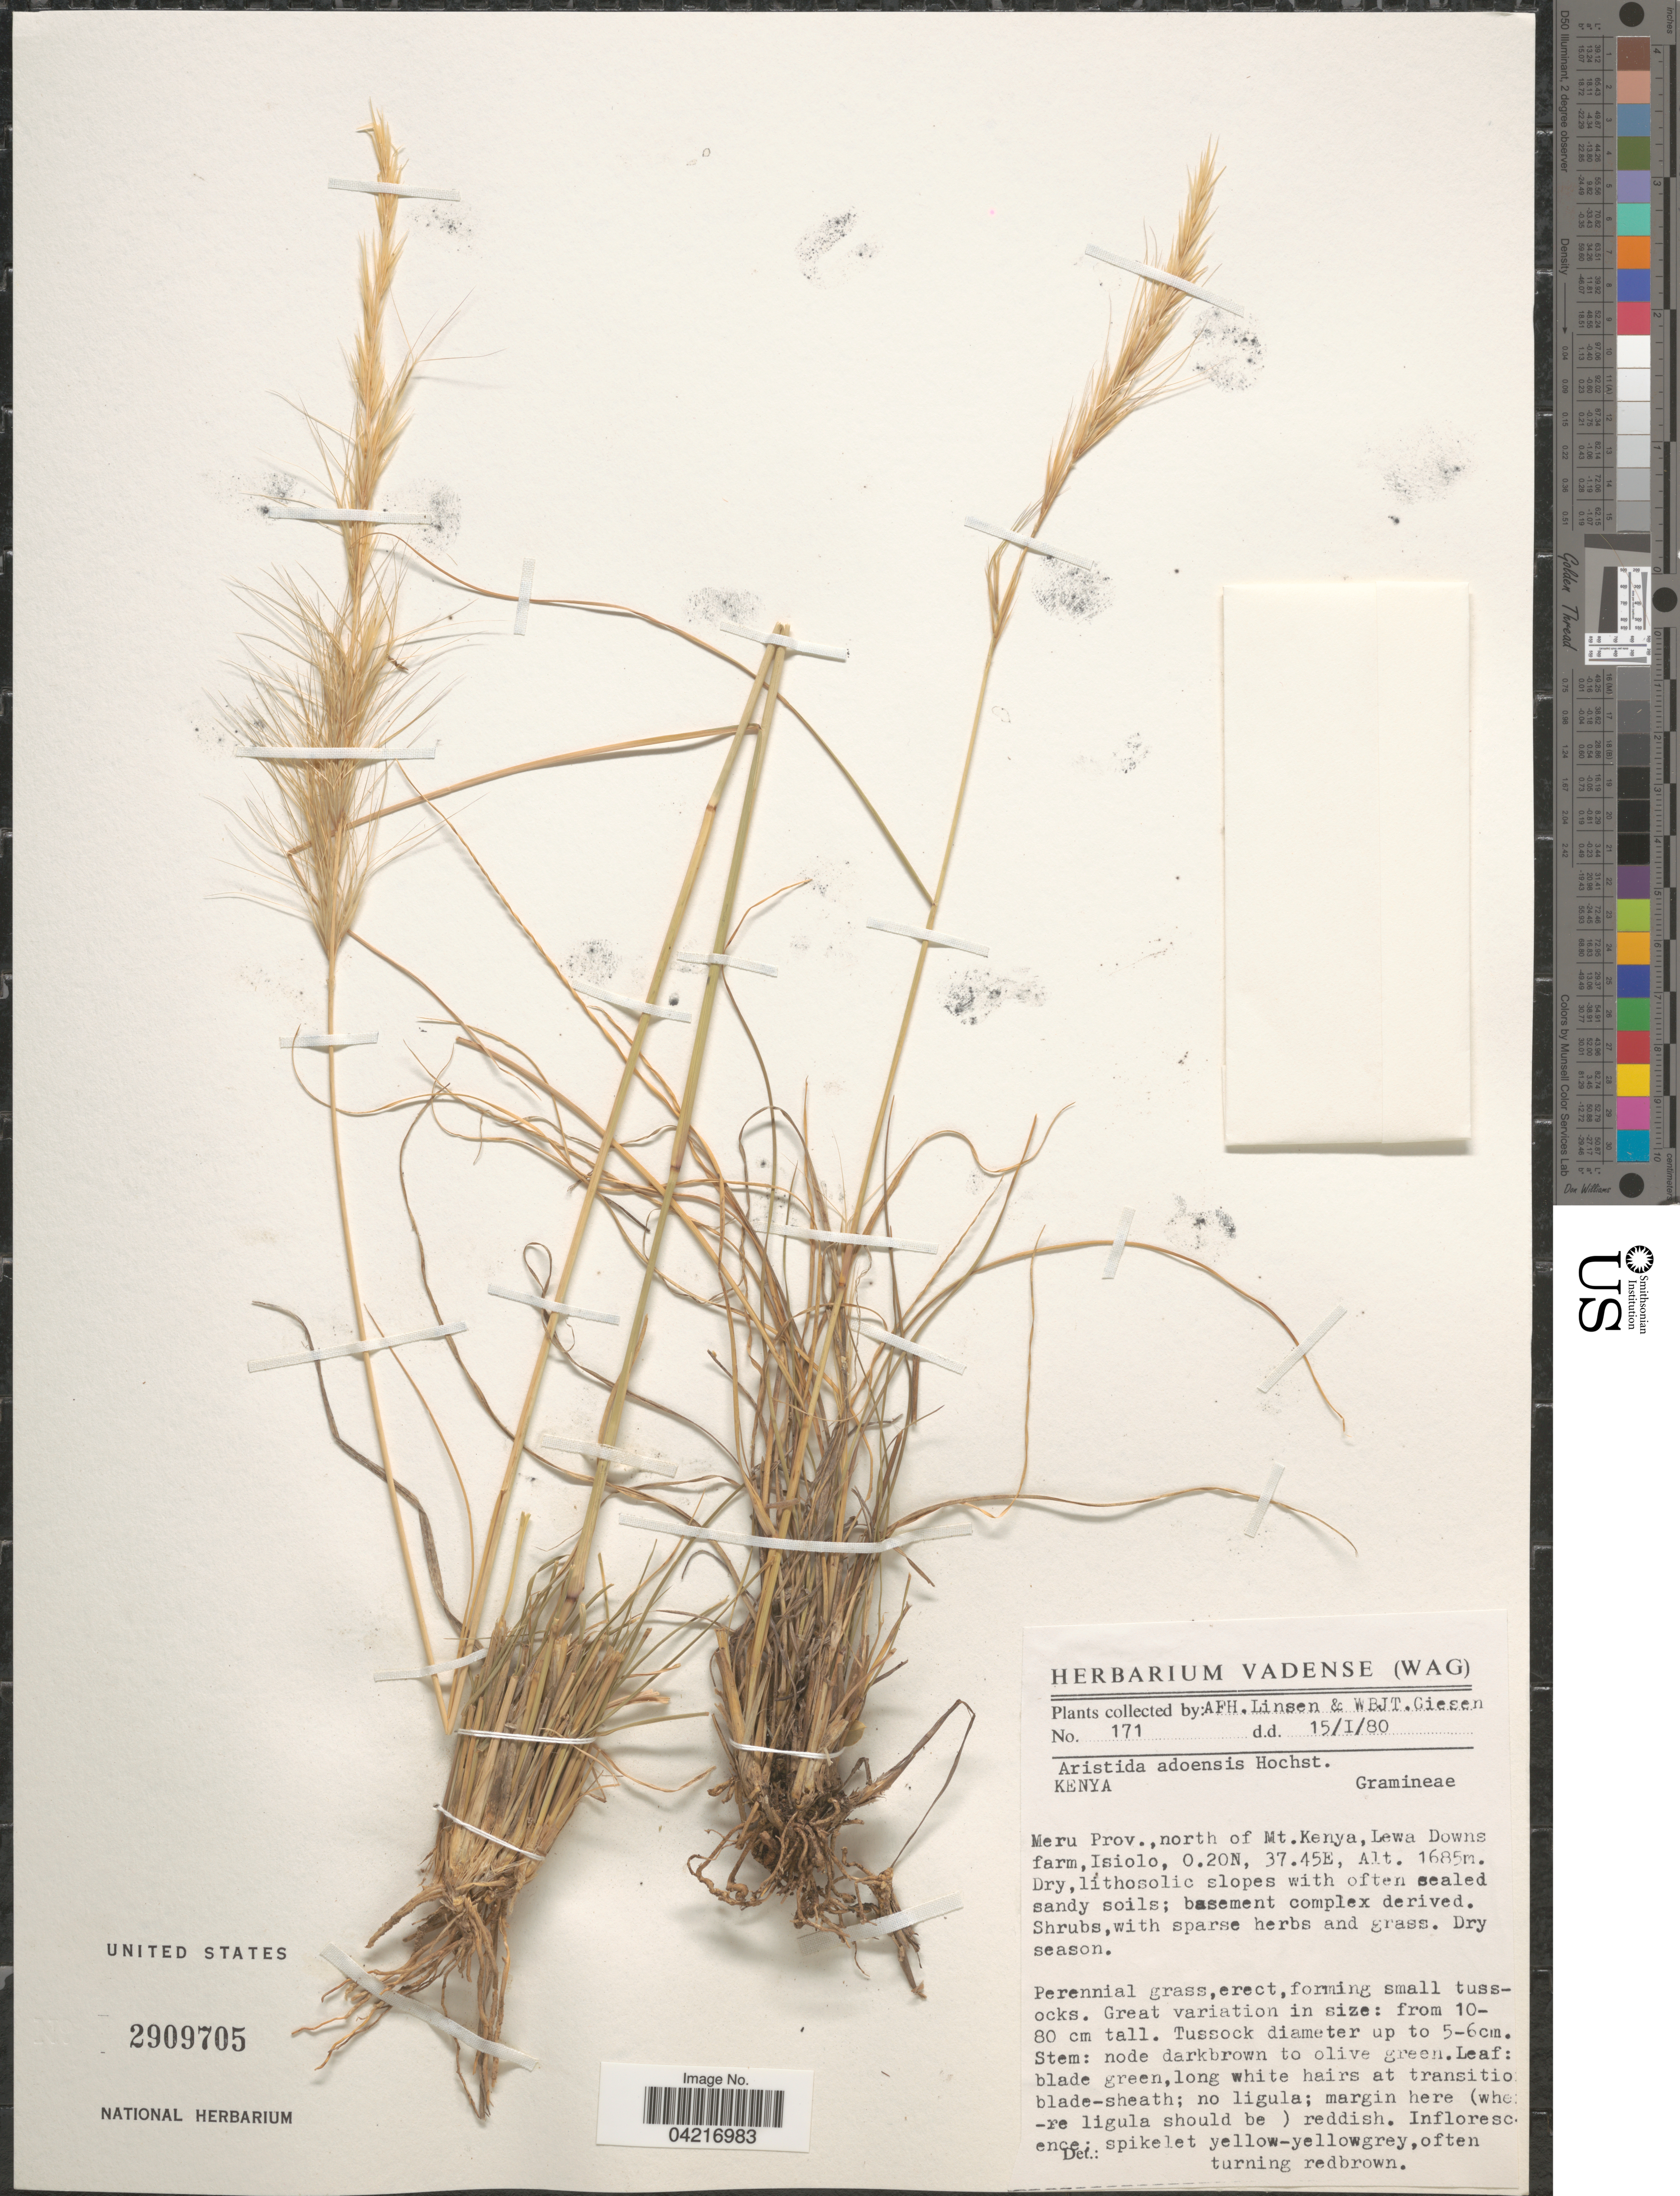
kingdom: Plantae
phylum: Tracheophyta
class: Liliopsida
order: Poales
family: Poaceae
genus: Aristida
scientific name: Aristida adoensis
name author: Hochst. ex A. Rich.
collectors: A. Linsen & W. Giesen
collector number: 171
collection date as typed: Transcribed d/m/y: 15/1/80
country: Kenya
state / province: Meru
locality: North of Mt.Kenya, Lewa Downs farm, Isiolo, 0.20N, 37.45E.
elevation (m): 1685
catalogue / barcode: US 2909705